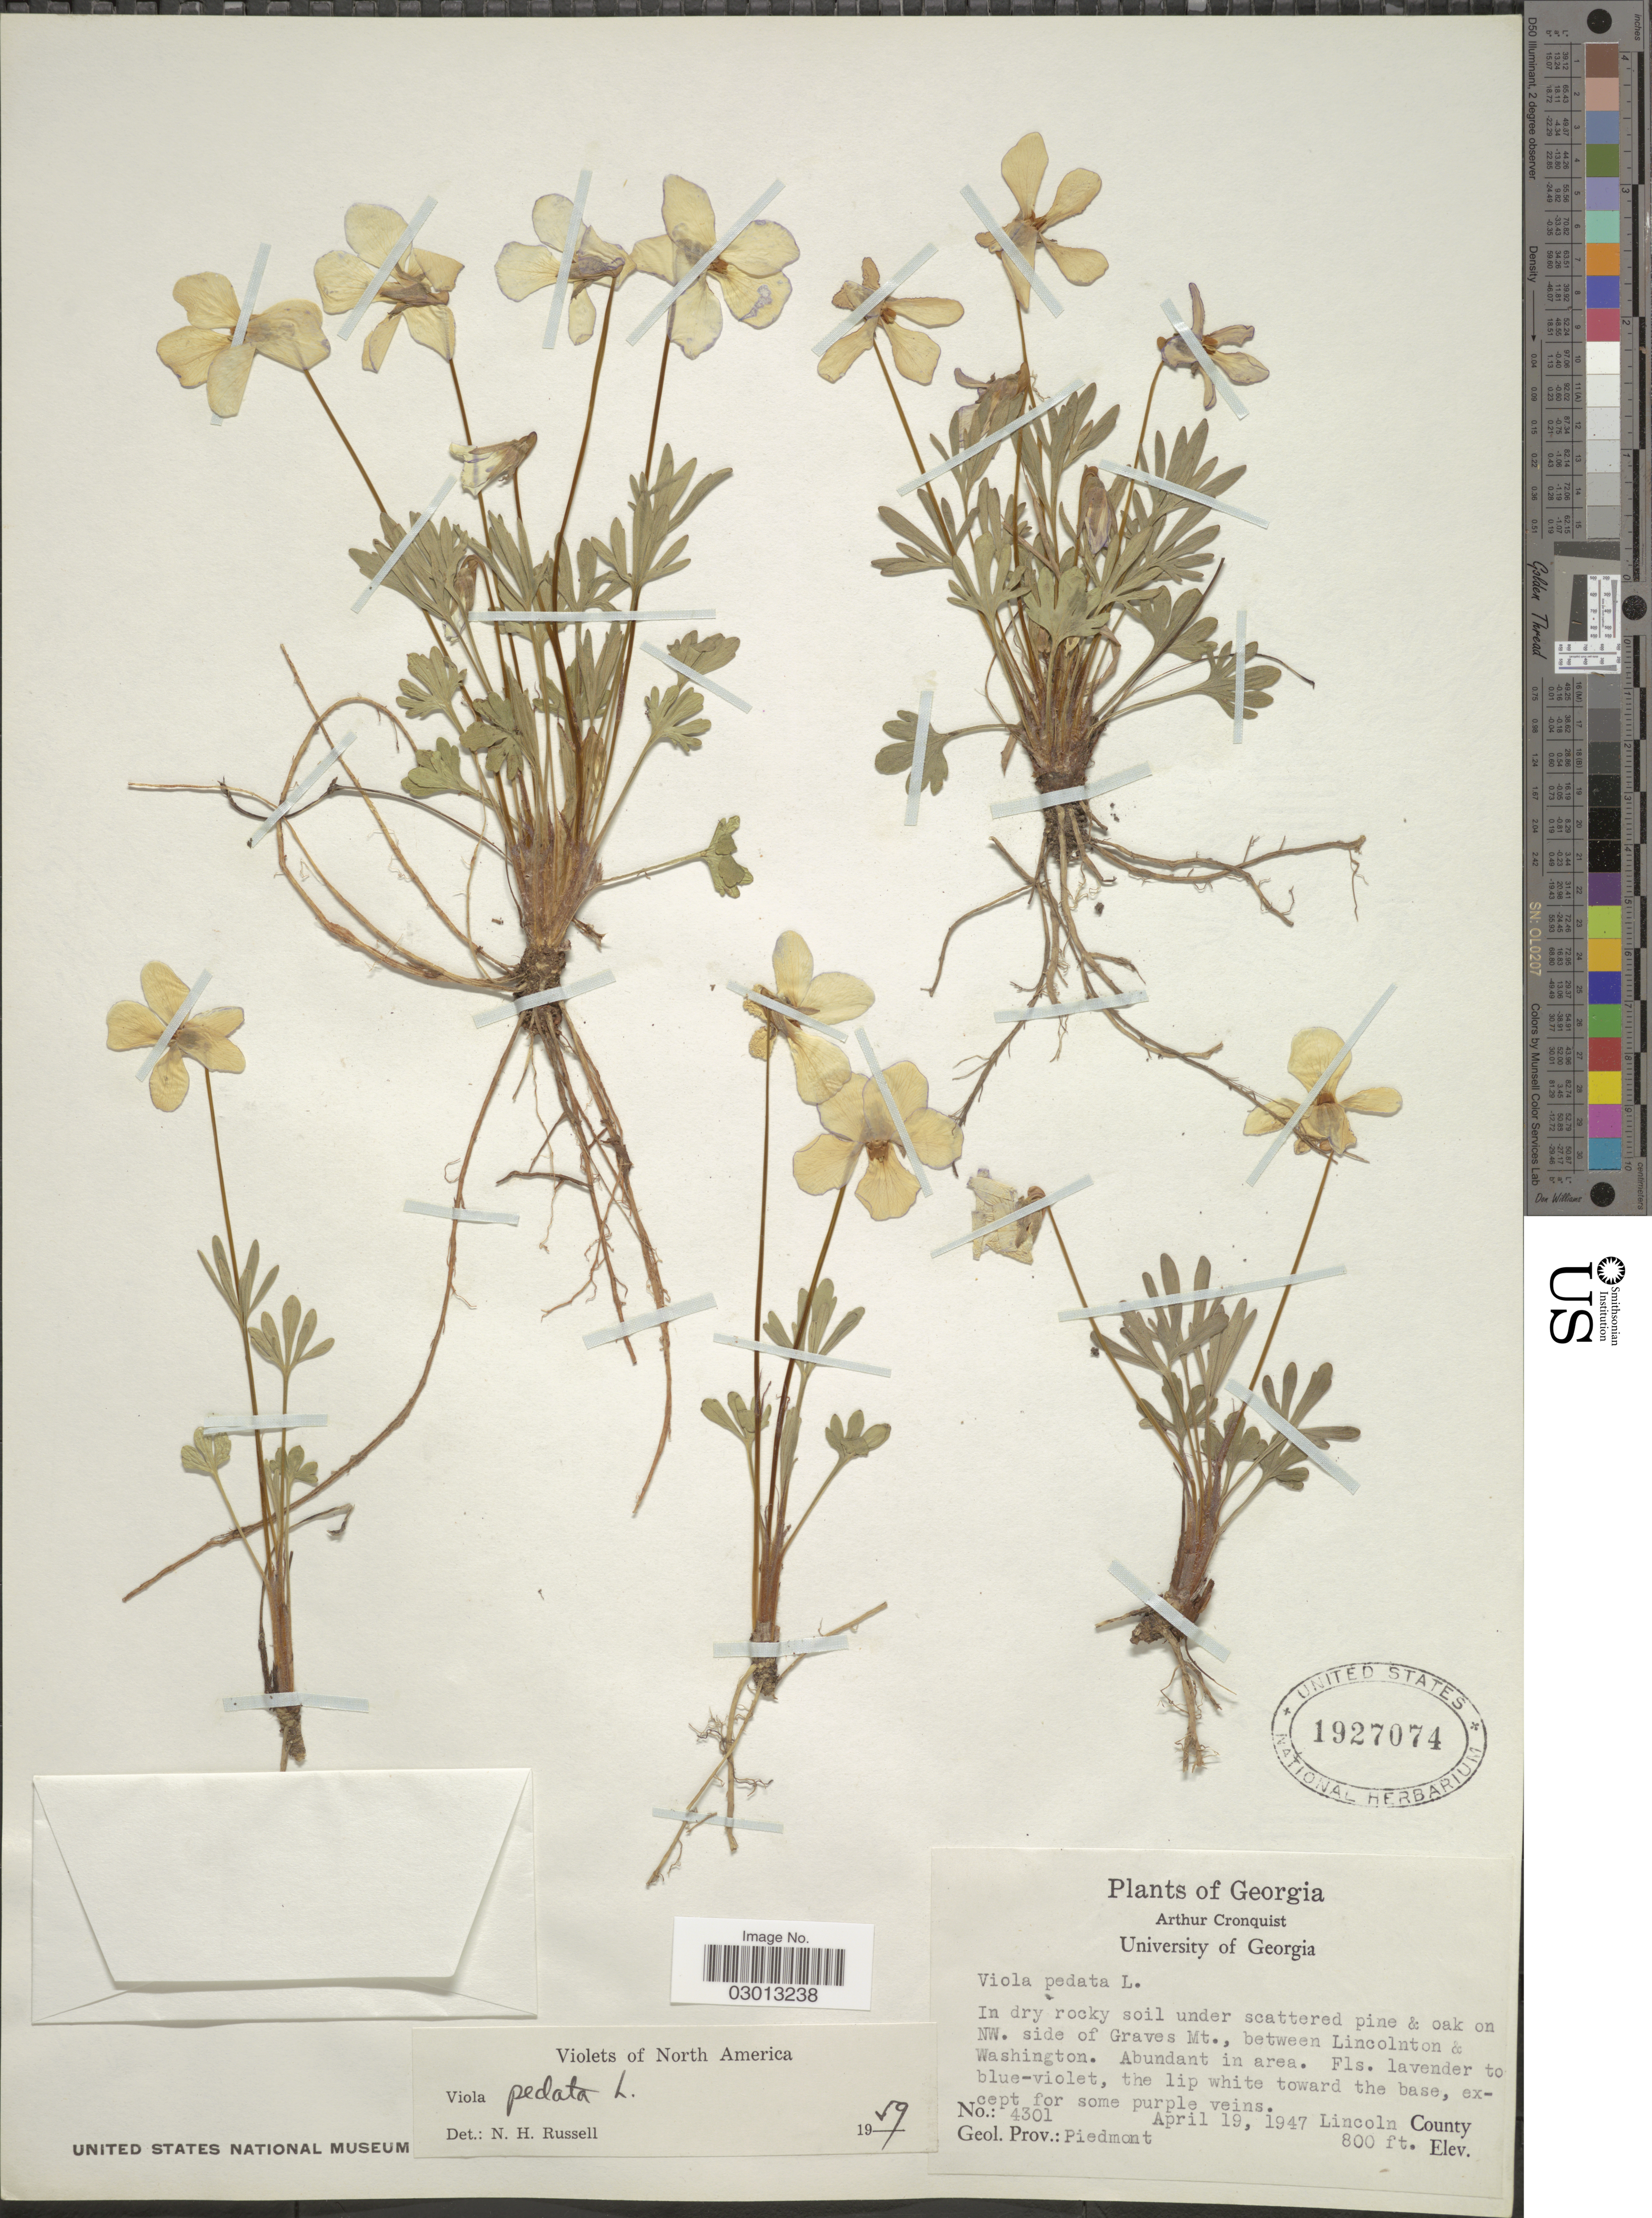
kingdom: Plantae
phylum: Tracheophyta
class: Magnoliopsida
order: Malpighiales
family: Violaceae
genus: Viola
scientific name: Viola pedata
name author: L.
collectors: A. J. Cronquist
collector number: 4301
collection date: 1947-04-19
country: United States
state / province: Georgia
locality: NW. side of Graves Mt., between Lincolnton & Washington. Lincoln County.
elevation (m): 244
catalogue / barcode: US 1927074